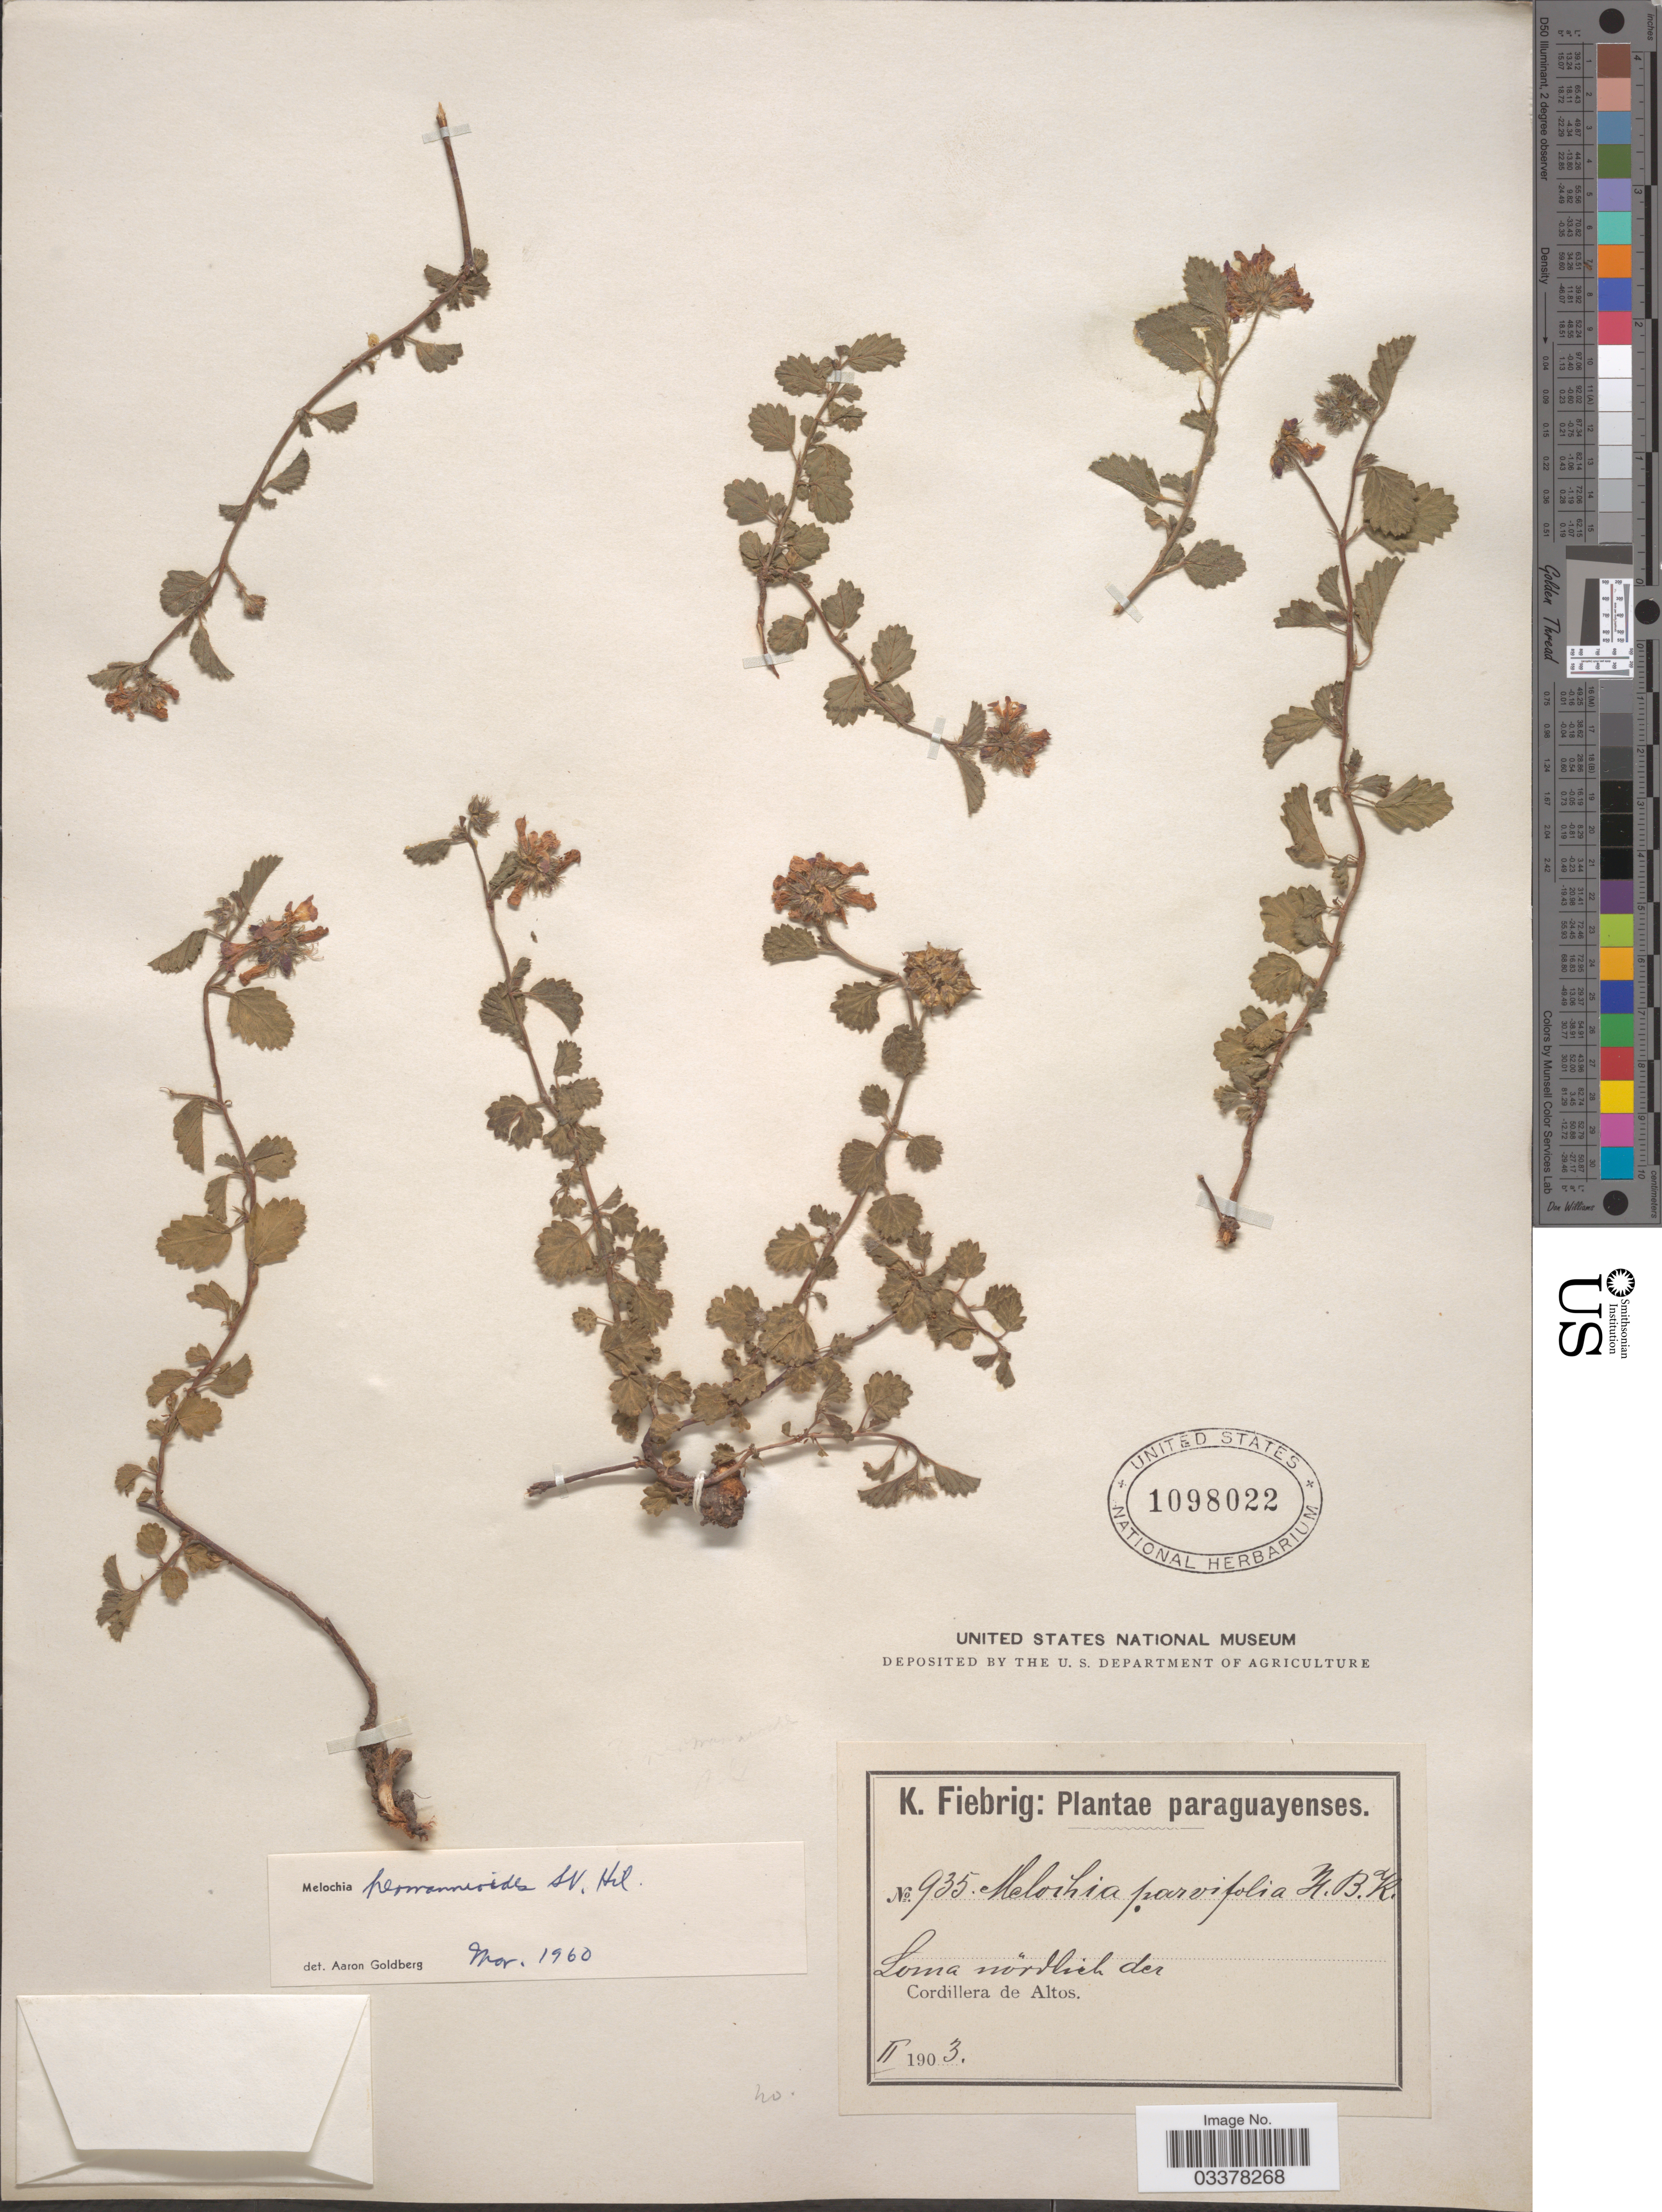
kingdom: Plantae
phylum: Tracheophyta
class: Magnoliopsida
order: Malvales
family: Malvaceae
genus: Melochia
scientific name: Melochia hermannioides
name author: A. St.-Hil.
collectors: K. Fiebrig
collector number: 935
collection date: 1903-02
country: Paraguay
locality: Loma nördlich der Cordillera de Altos.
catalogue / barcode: US 1098022